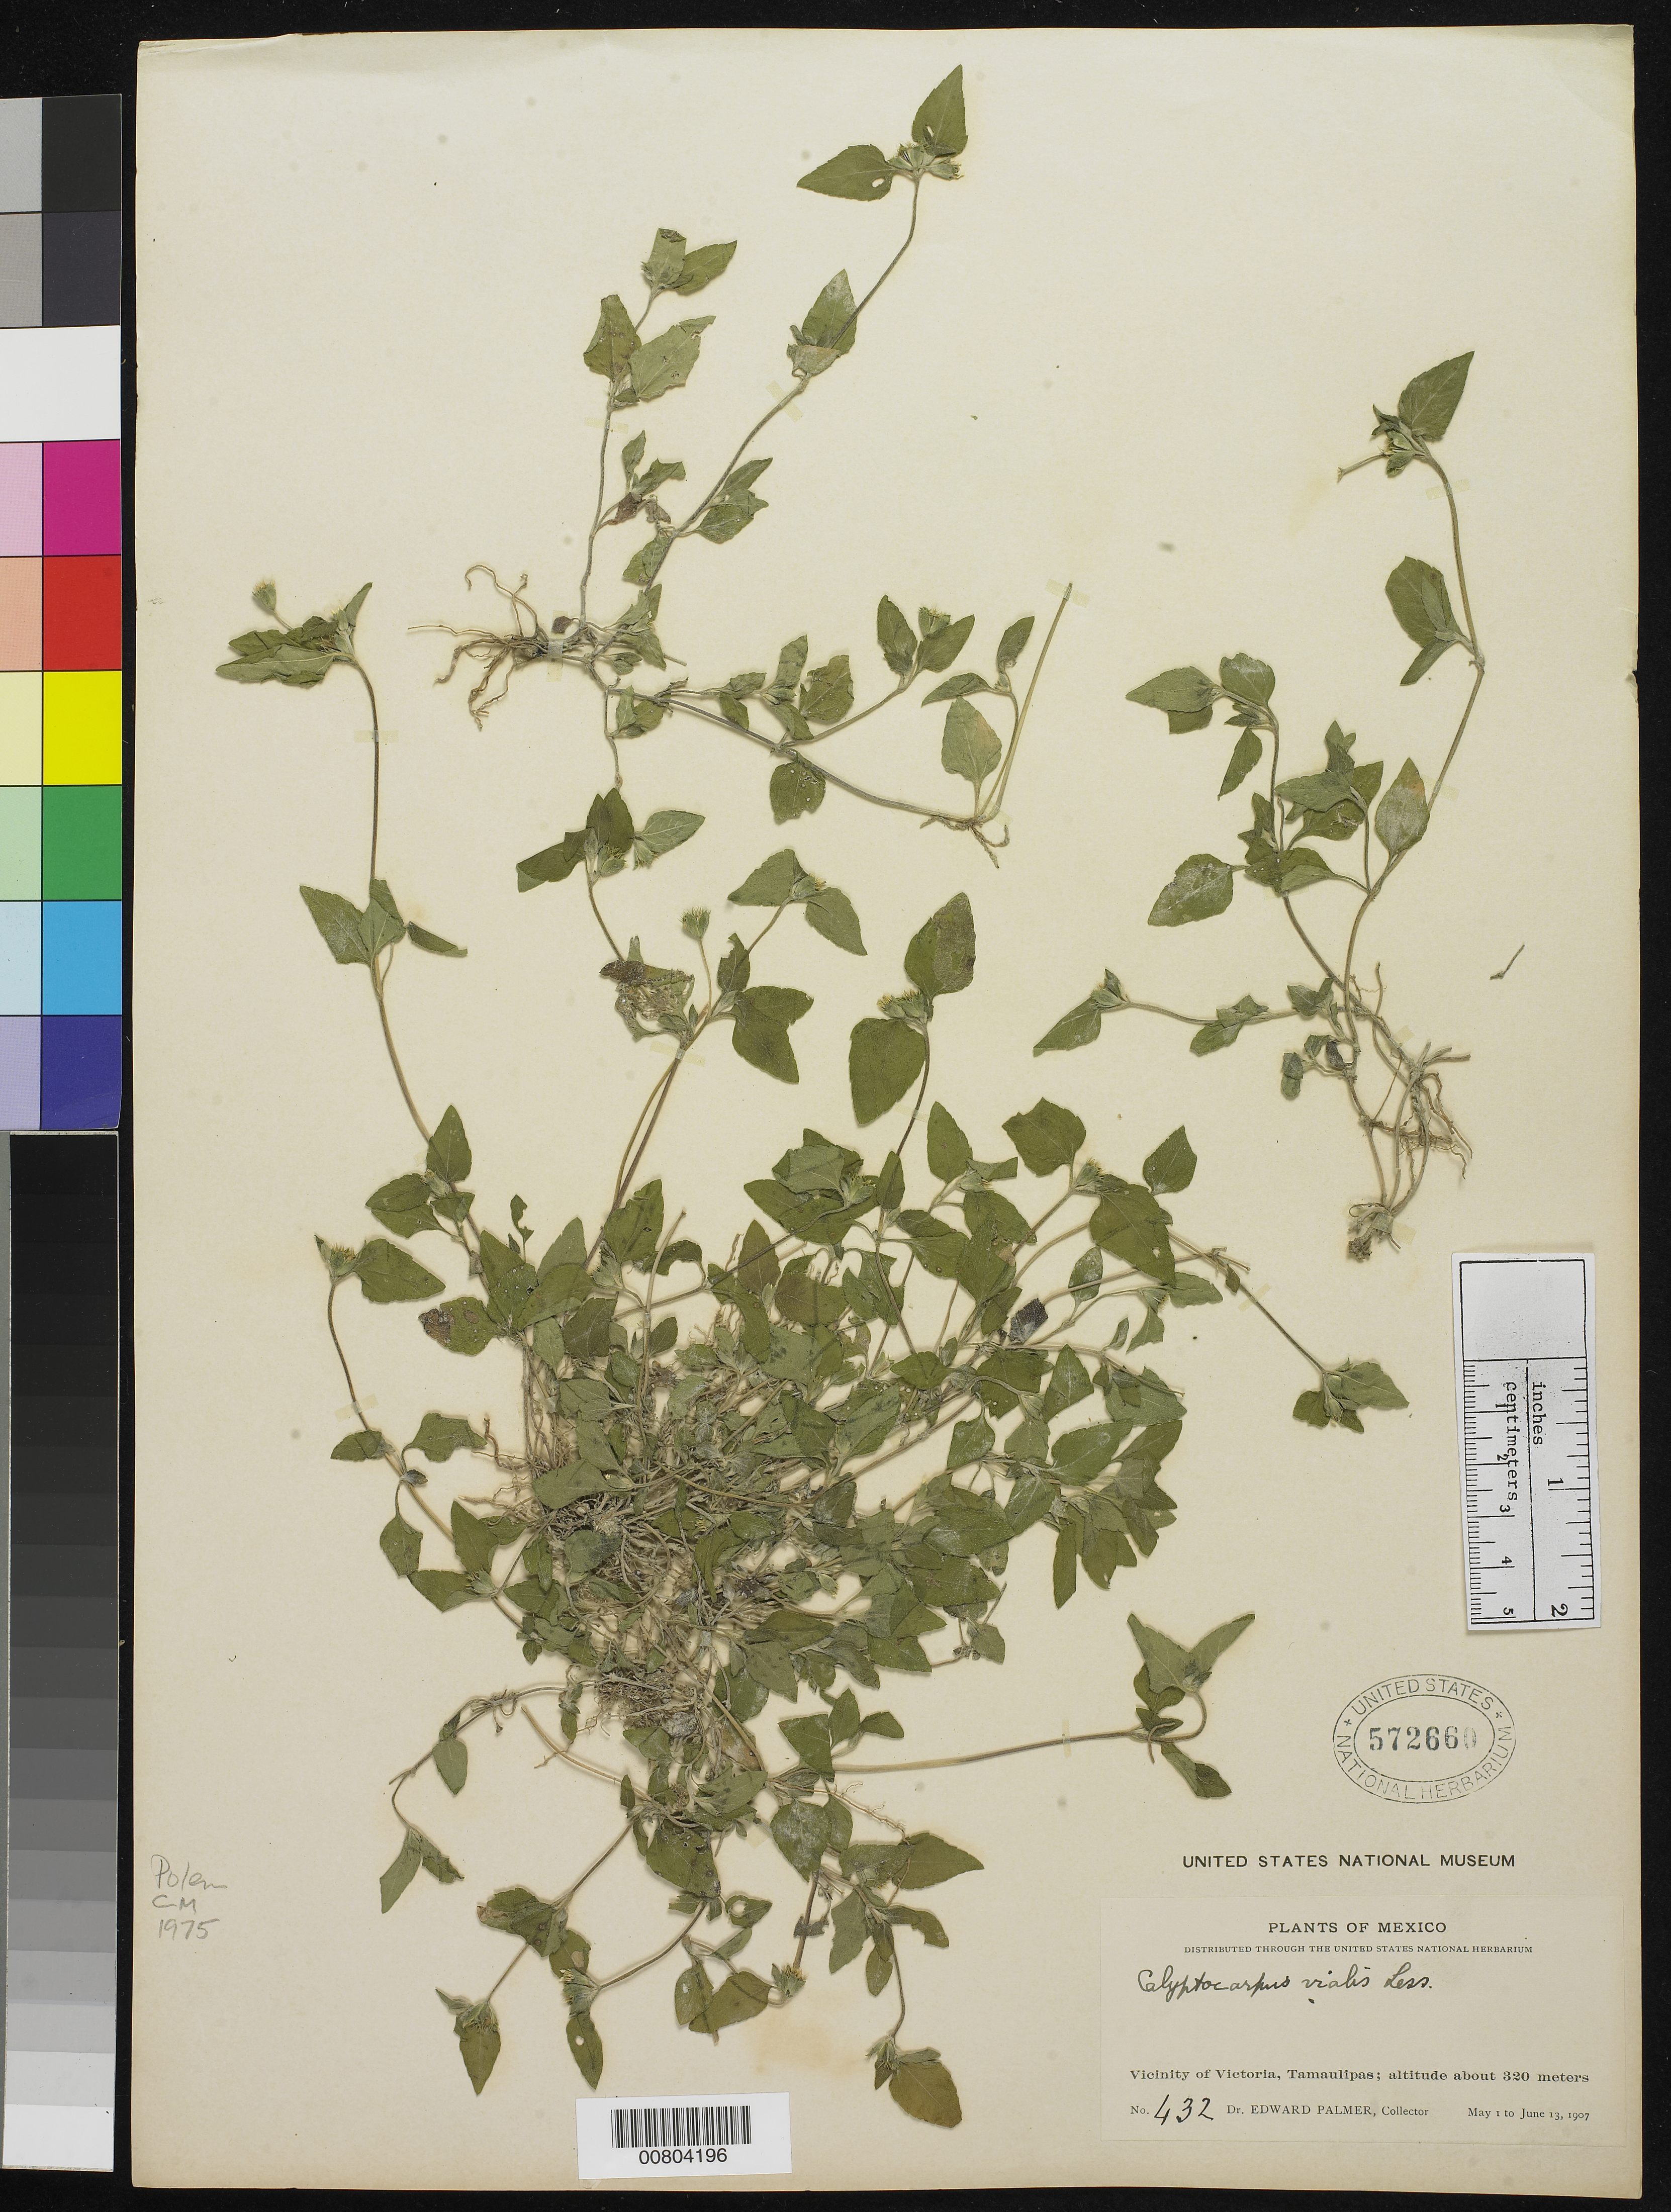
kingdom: Plantae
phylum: Tracheophyta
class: Magnoliopsida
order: Asterales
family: Asteraceae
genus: Calyptocarpus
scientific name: Calyptocarpus vialis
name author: Less.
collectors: E. Palmer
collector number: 432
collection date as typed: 01 May 1907 to 13 Jun 1907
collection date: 1907-05-01/1907-06-13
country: Mexico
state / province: Tamaulipas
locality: Vicinity of Victoria.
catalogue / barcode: US 572660